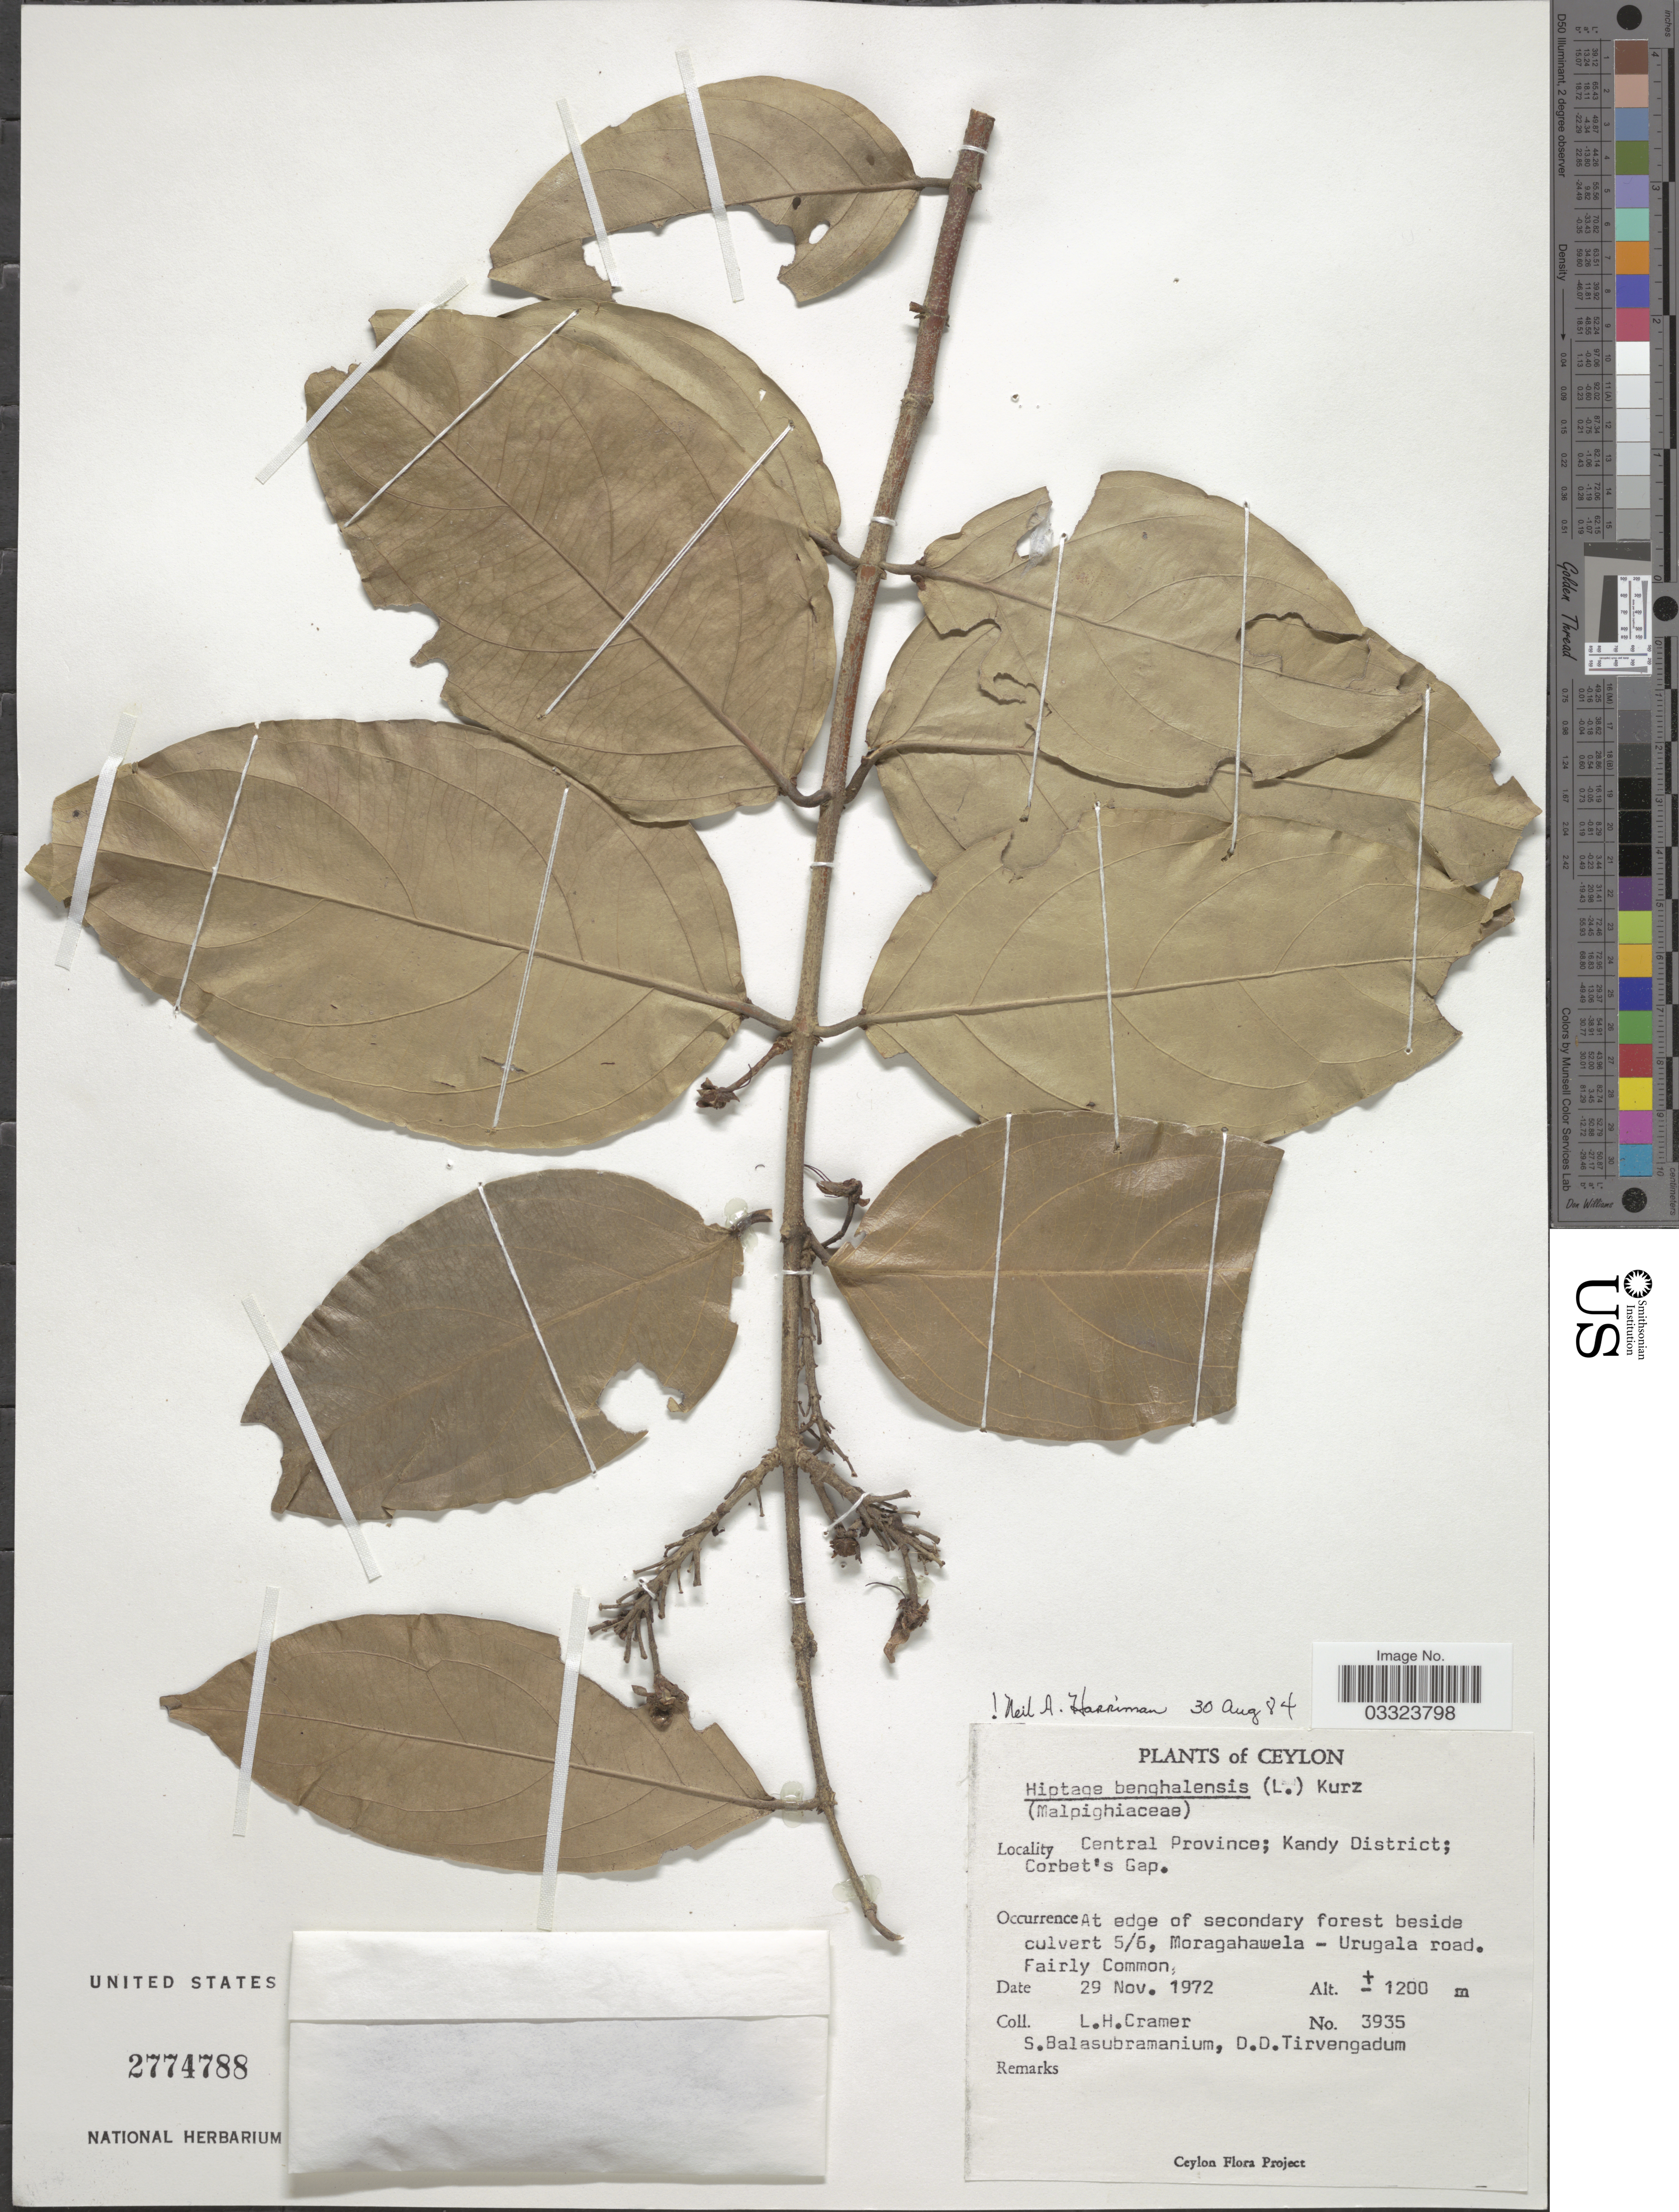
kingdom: Plantae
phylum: Tracheophyta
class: Magnoliopsida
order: Malpighiales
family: Malpighiaceae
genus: Hiptage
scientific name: Hiptage benghalensis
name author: (L.) Kurz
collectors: L. H. Cramer, S. Balasubramanium & D. Tirvengadum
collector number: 3935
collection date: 1972-11-29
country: Sri Lanka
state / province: Central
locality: Ceylon. Kandy District; Corbet's Gap. At edge of secondary forest beside culvert 5/6, Moragahawela - Urugala road.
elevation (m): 1200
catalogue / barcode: US 2774788